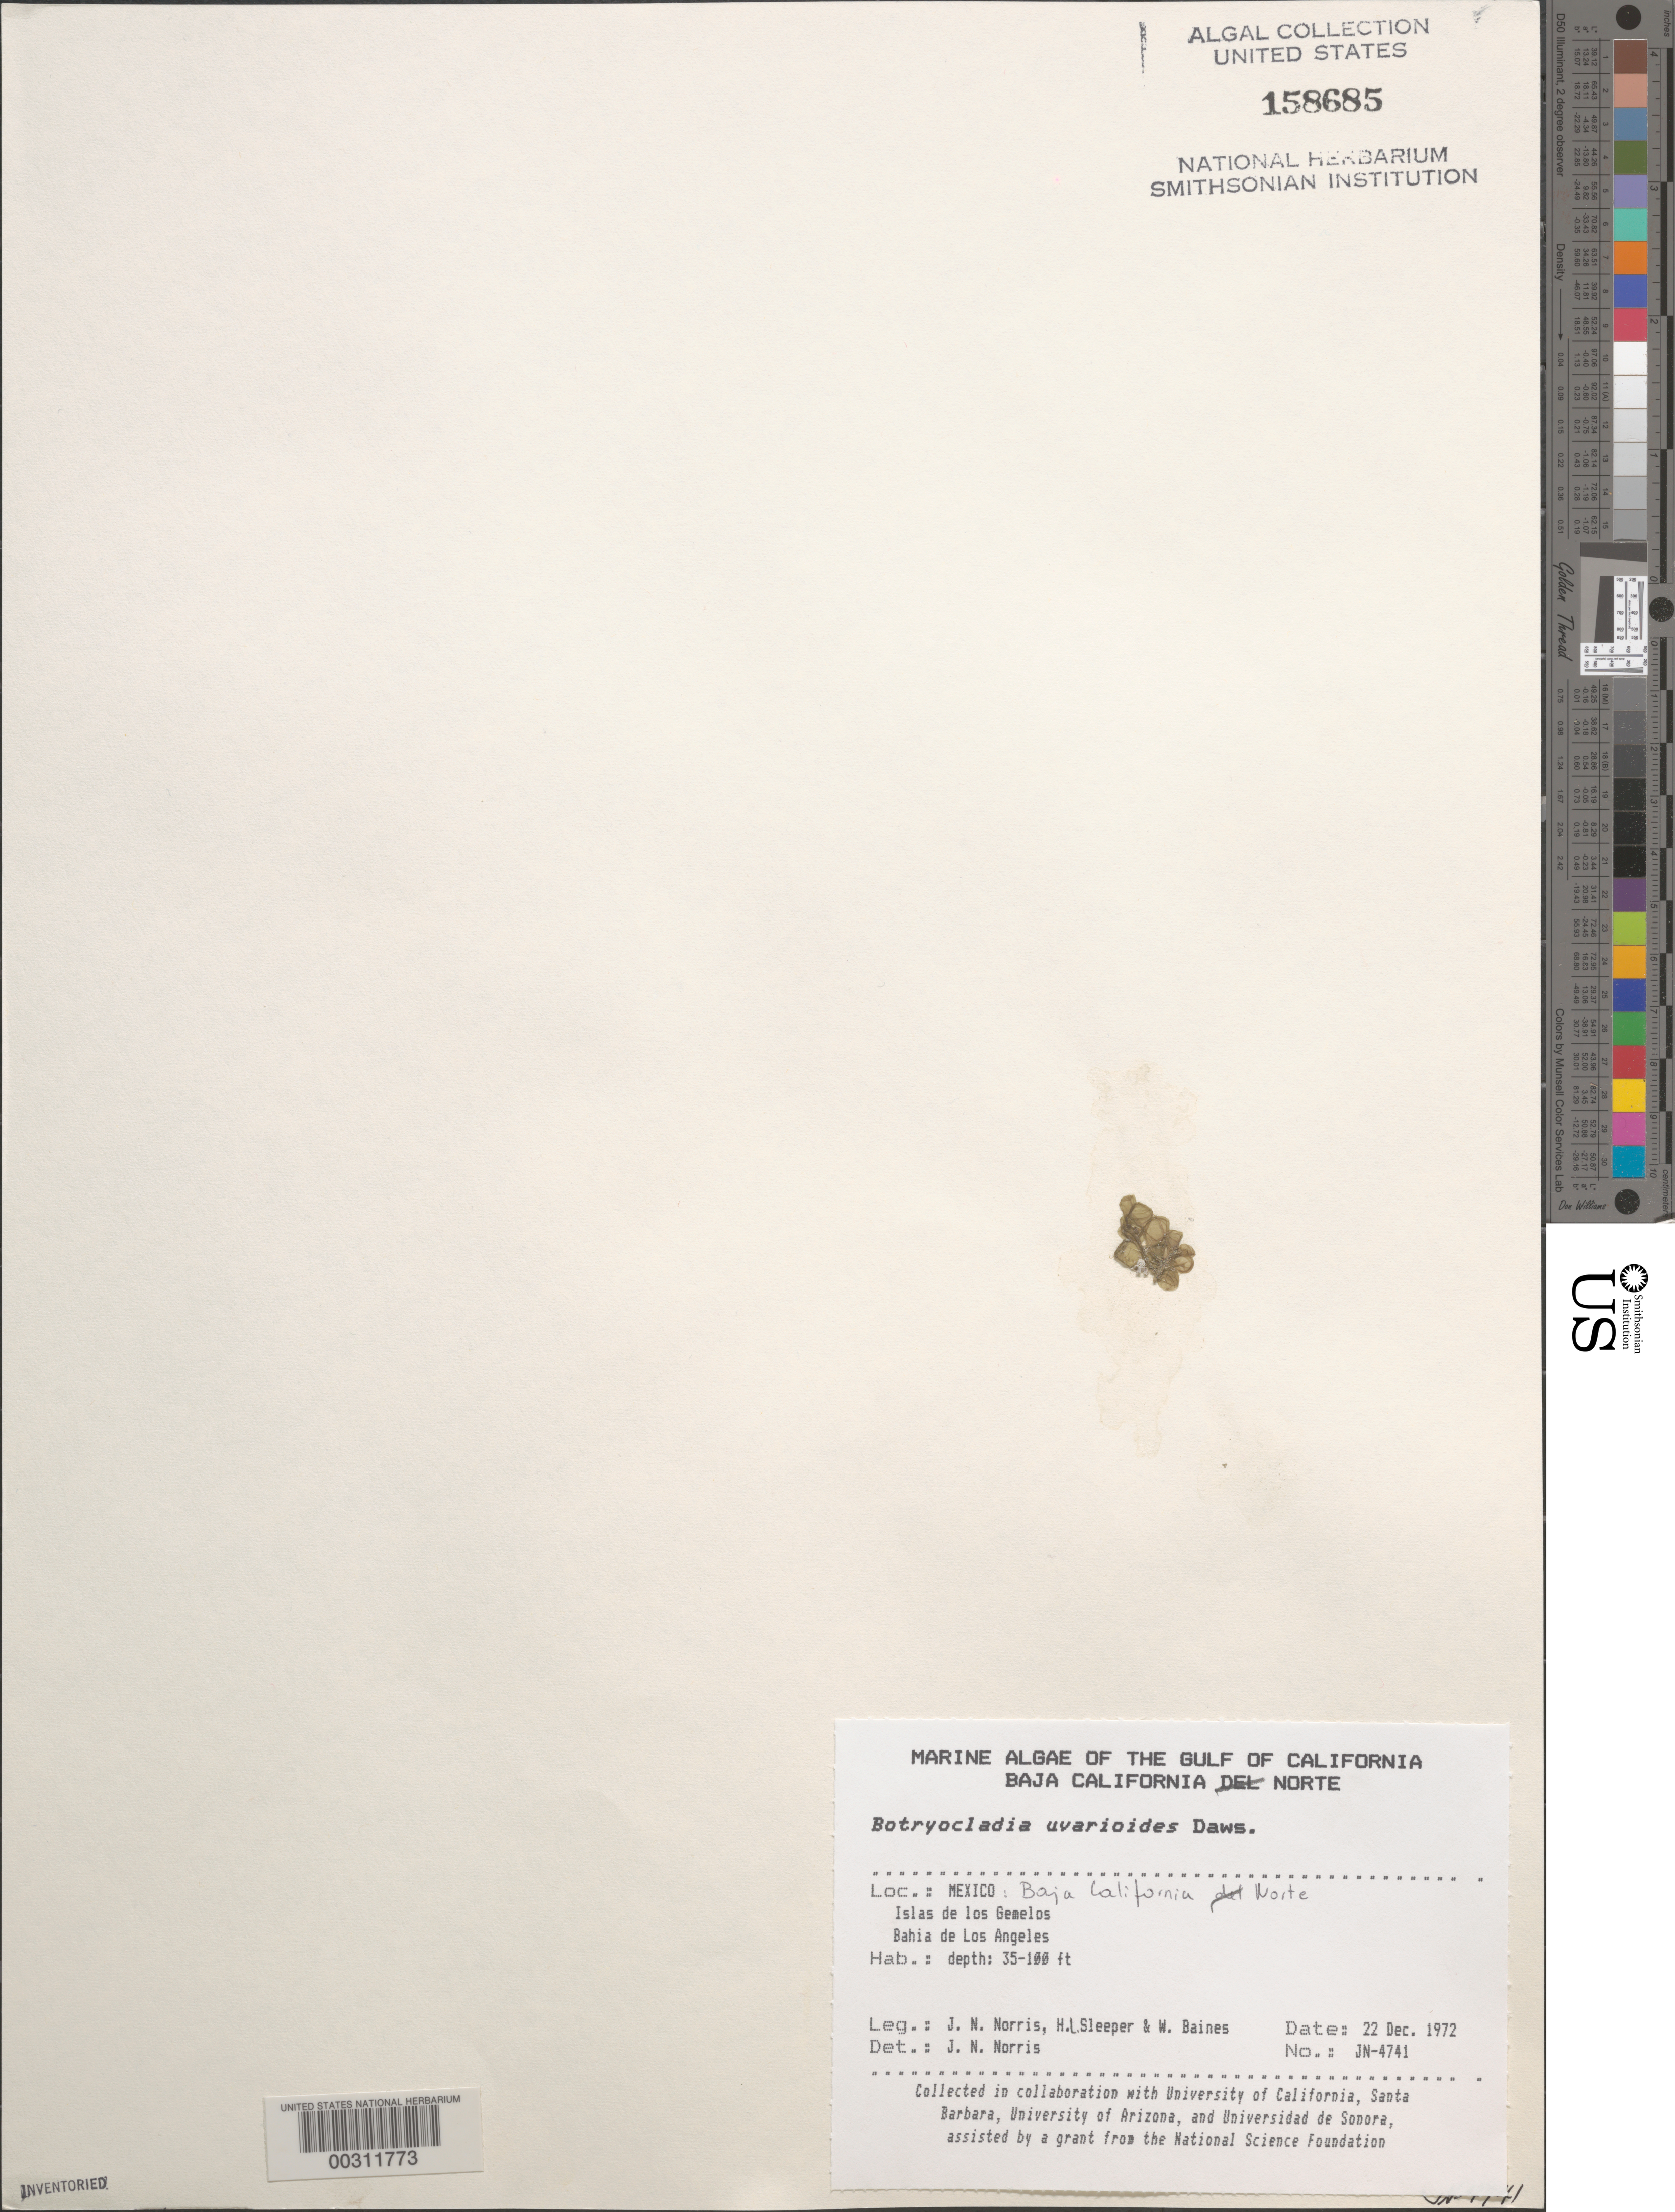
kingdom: Plantae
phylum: Rhodophyta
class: Florideophyceae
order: Rhodymeniales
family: Rhodymeniaceae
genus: Botryocladia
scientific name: Botryocladia uvarioides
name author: E.Y. Dawson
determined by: Norris, James N.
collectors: J. N. Norris, H. Sleeper & W. Baines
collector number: JN-4741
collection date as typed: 22 Dec 1972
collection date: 1972-12-22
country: Mexico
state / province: Baja California Norte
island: Isla de Los Gemelitos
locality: Bahia de los Angeles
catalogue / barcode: US 158685